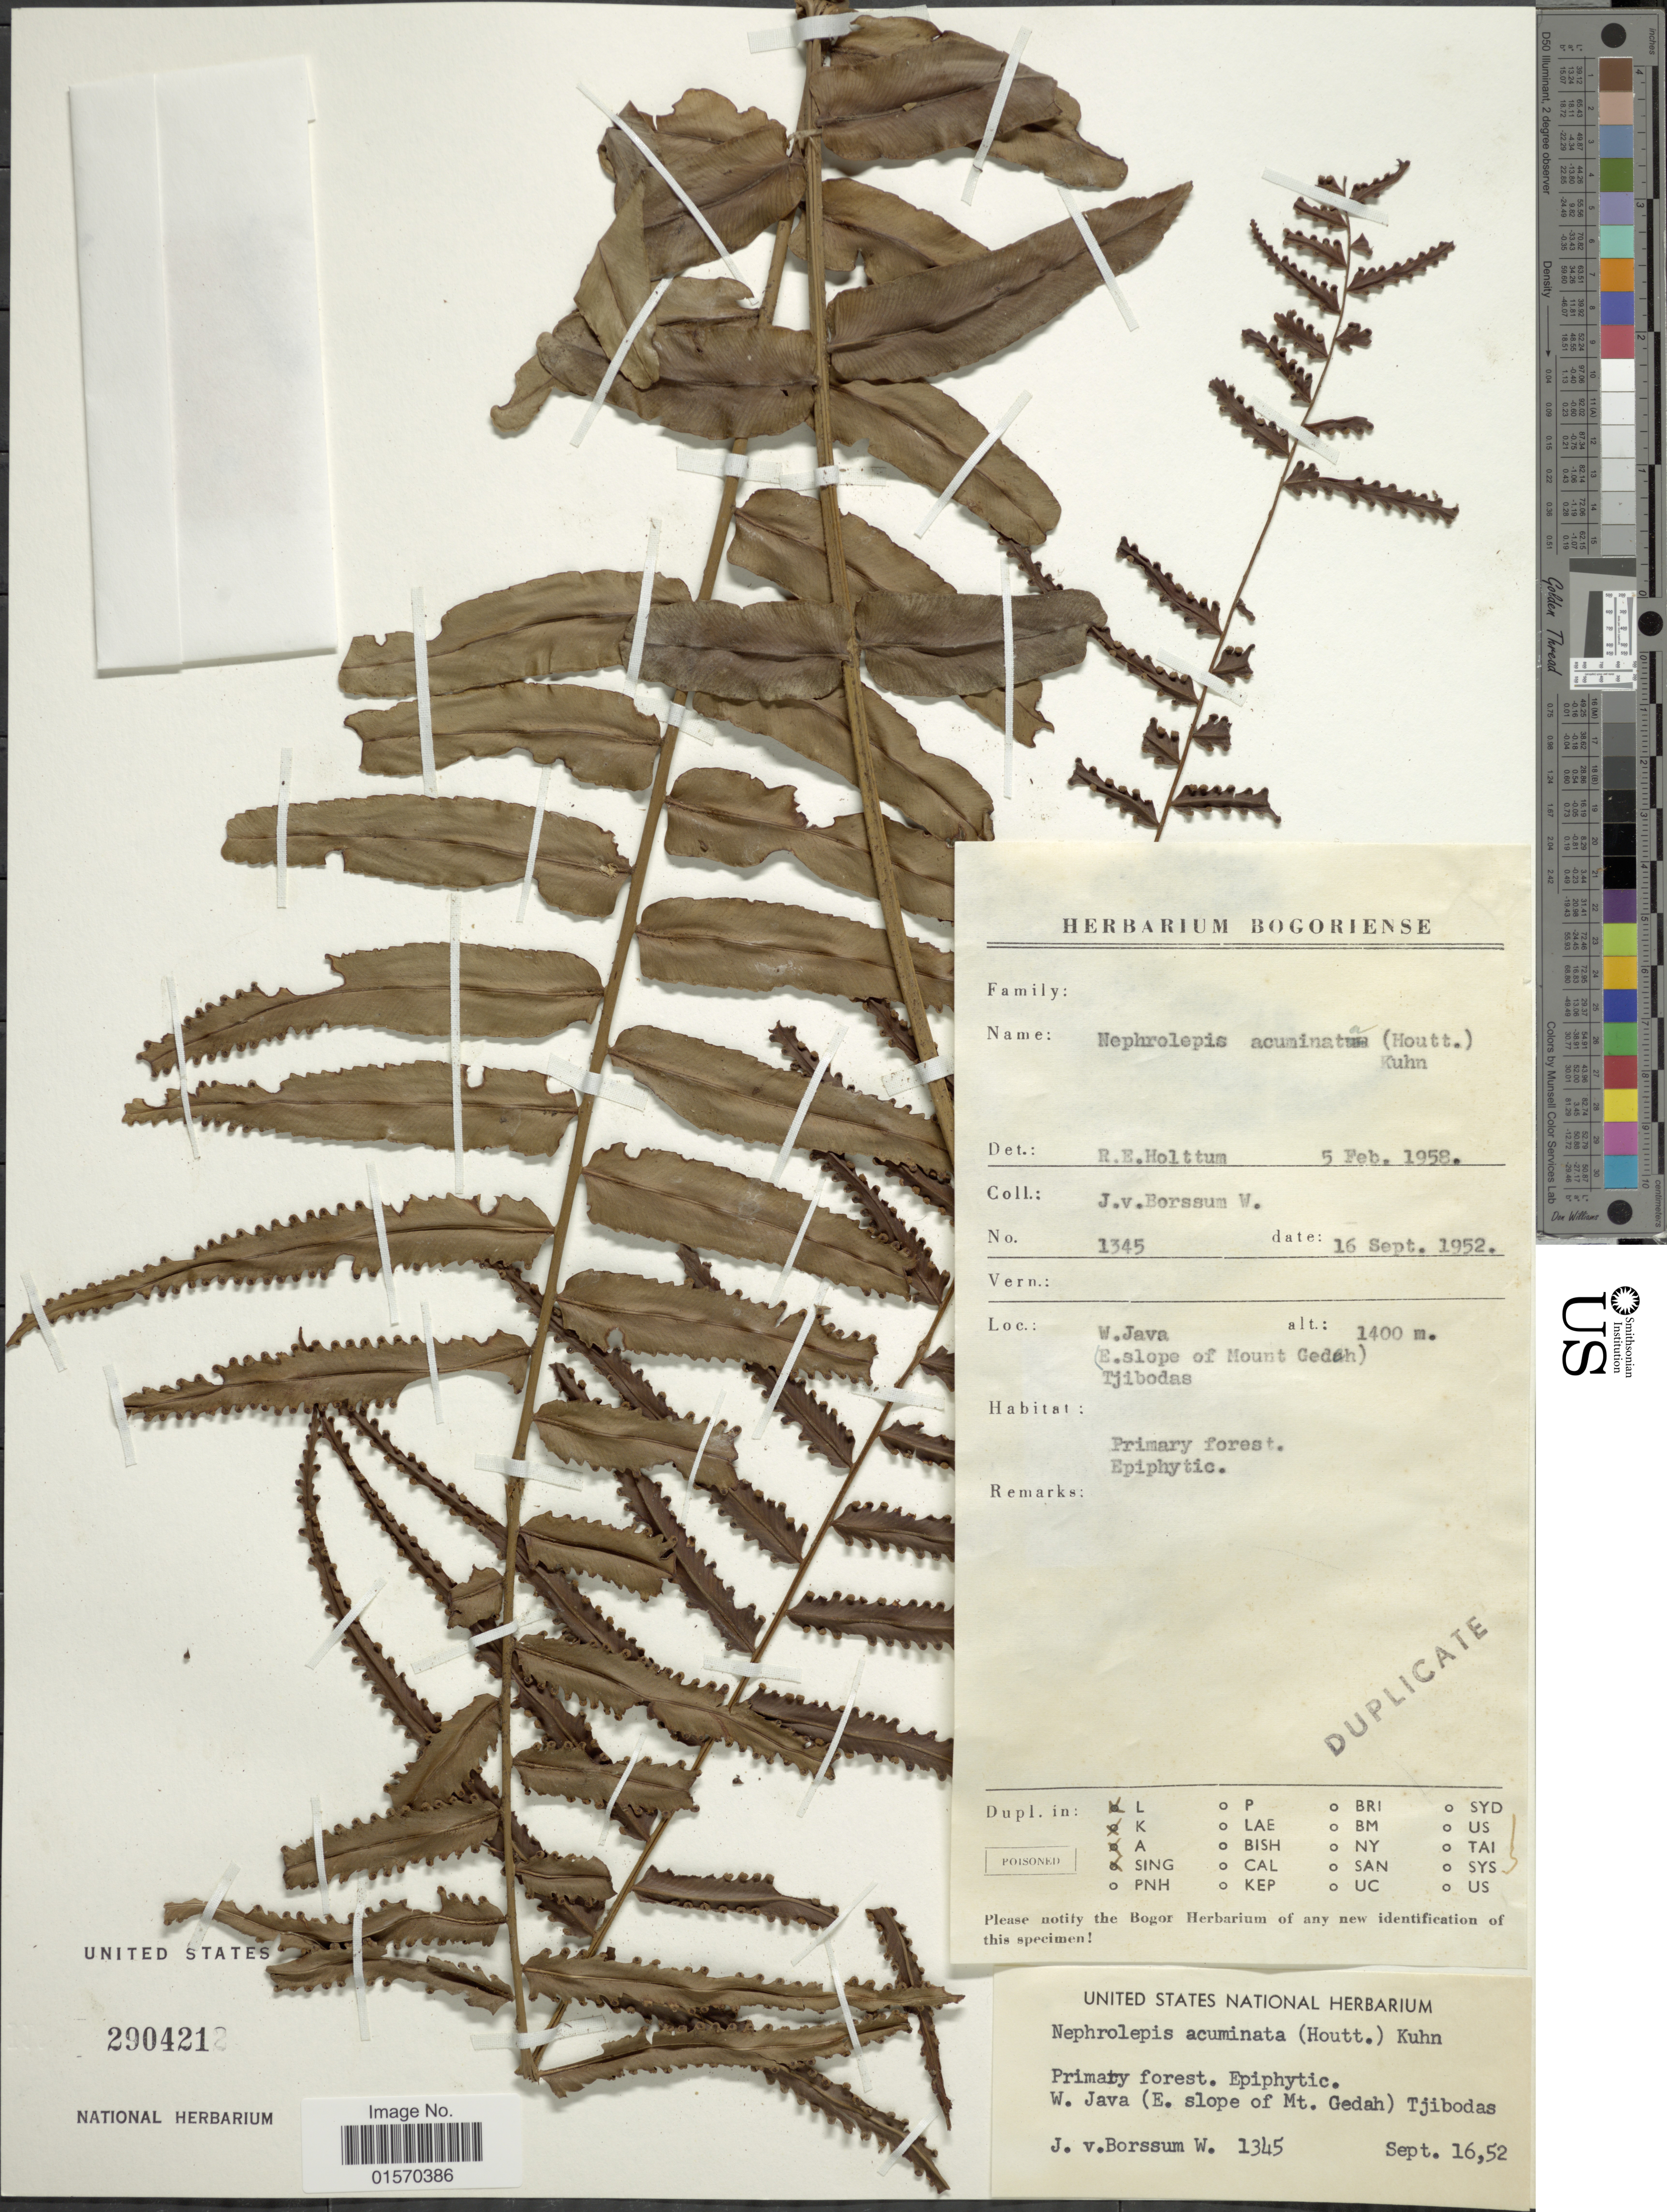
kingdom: Plantae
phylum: Tracheophyta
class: Polypodiopsida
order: Polypodiales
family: Nephrolepidaceae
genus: Nephrolepis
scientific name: Nephrolepis acuminata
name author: (Houtt.) Kuhn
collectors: J. Borssum Waalkes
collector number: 1345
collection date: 1952-02-16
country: Indonesia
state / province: Java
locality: W.Java (E. slope of Mount Gedeh). Tjibodas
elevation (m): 1400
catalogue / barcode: US 2904212